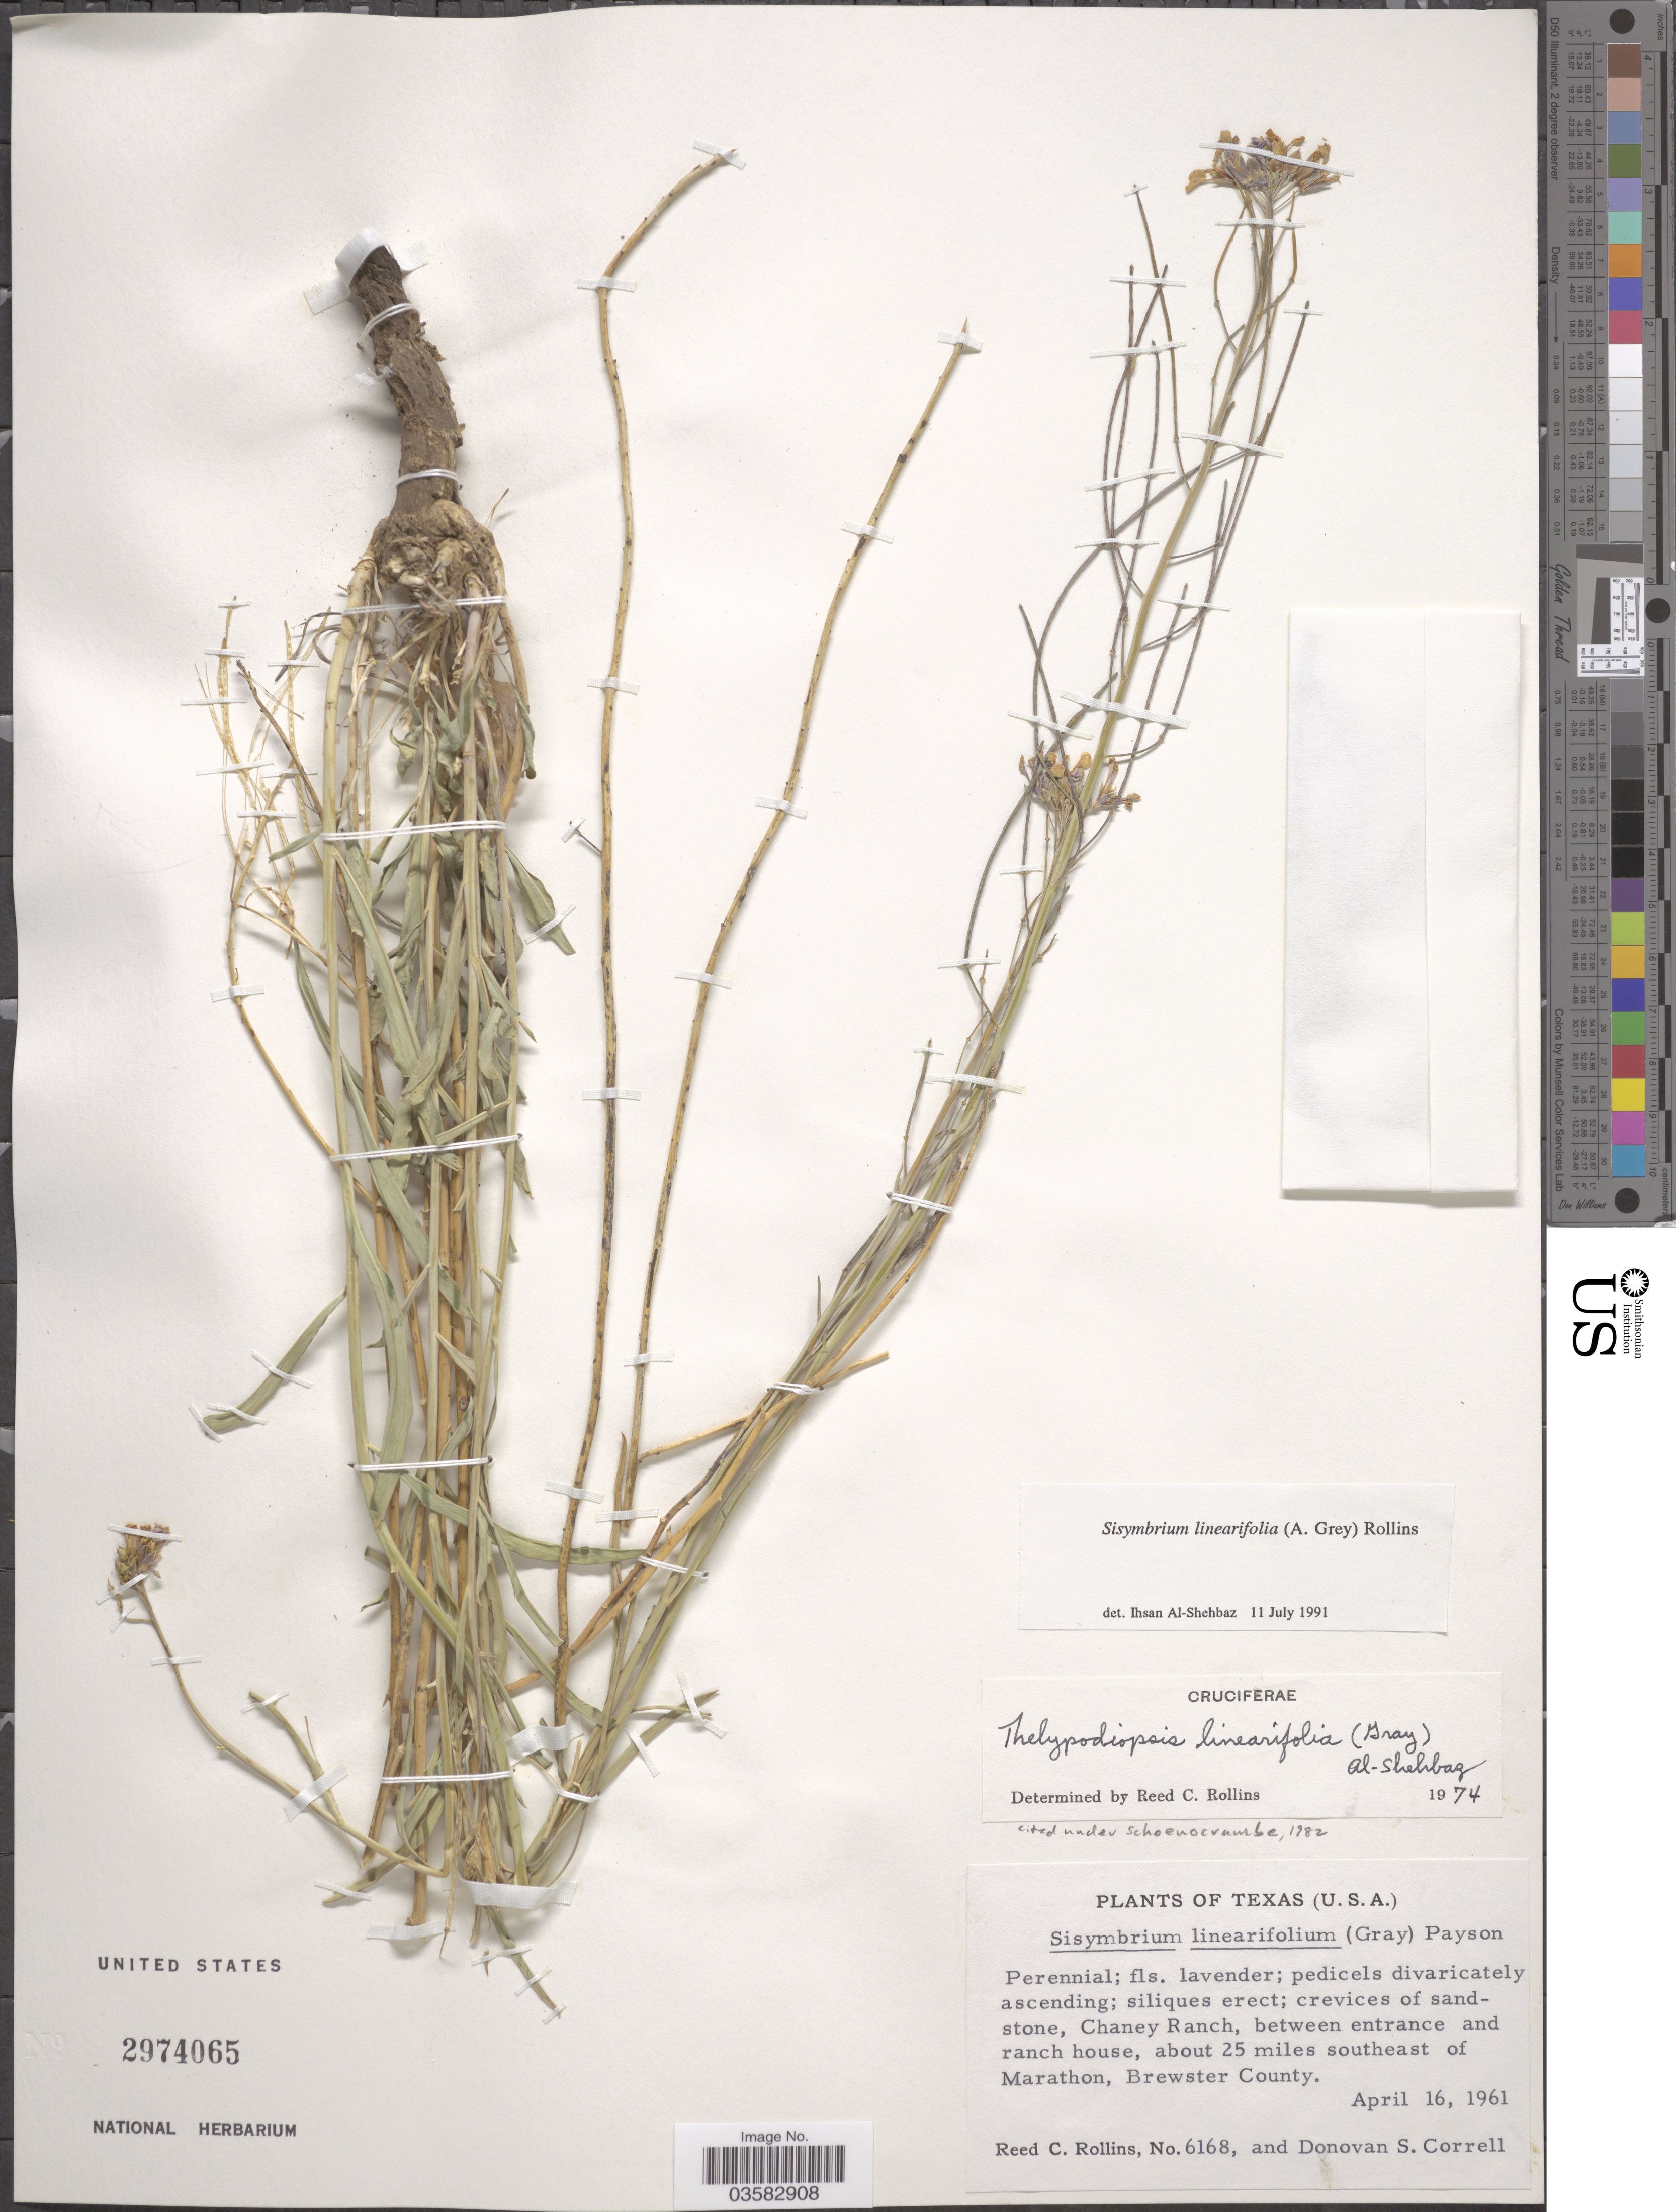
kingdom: Plantae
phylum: Tracheophyta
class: Magnoliopsida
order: Brassicales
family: Brassicaceae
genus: Sisymbrium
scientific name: Sisymbrium linearifolium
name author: (A. Gray) Payson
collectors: R. C. Rollins & D. S. Correll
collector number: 6168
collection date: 1961-04-16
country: United States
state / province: Texas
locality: Chaney Ranch, between entrance and ranch house, about 25 miles southeast of Marathon, Brewster County.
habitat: crevices of sandstone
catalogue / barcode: US 2974065